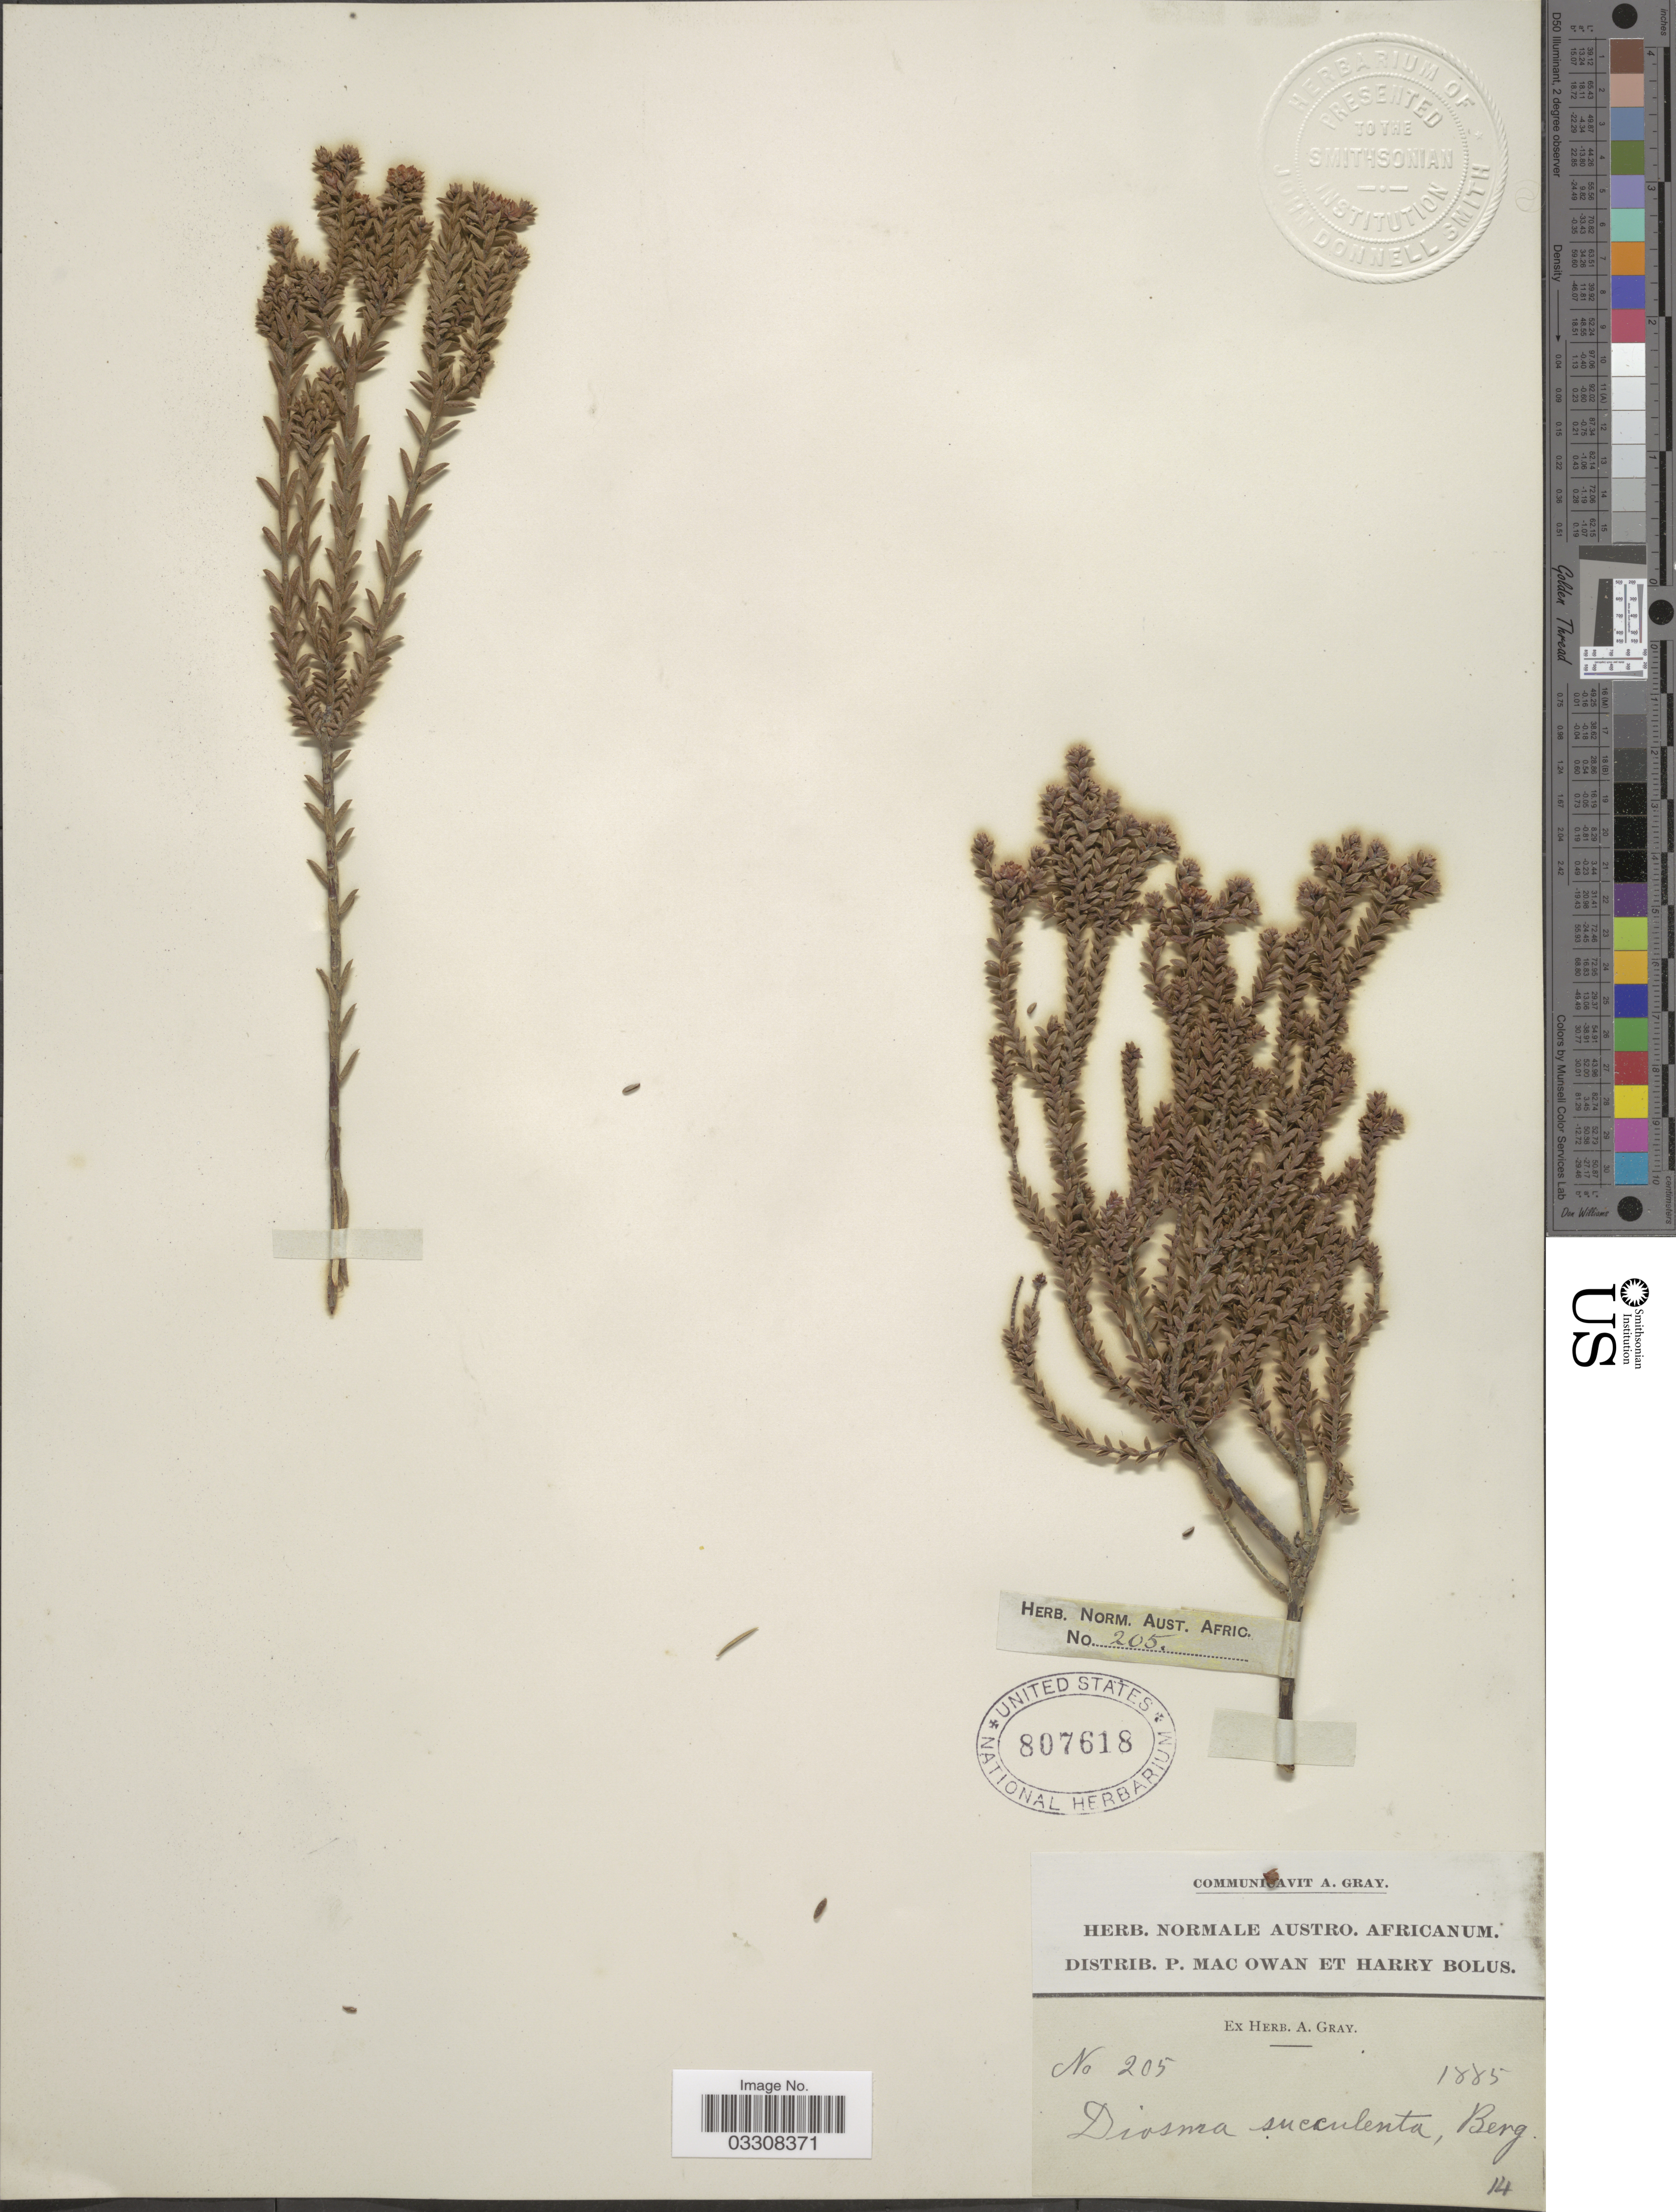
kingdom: Plantae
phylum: Tracheophyta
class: Magnoliopsida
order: Sapindales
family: Rutaceae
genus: Diosma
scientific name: Diosma succulenta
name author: P.J. Bergius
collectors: P. MacOwan & H. Bolus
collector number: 205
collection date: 1885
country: South Africa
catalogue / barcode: US 807618